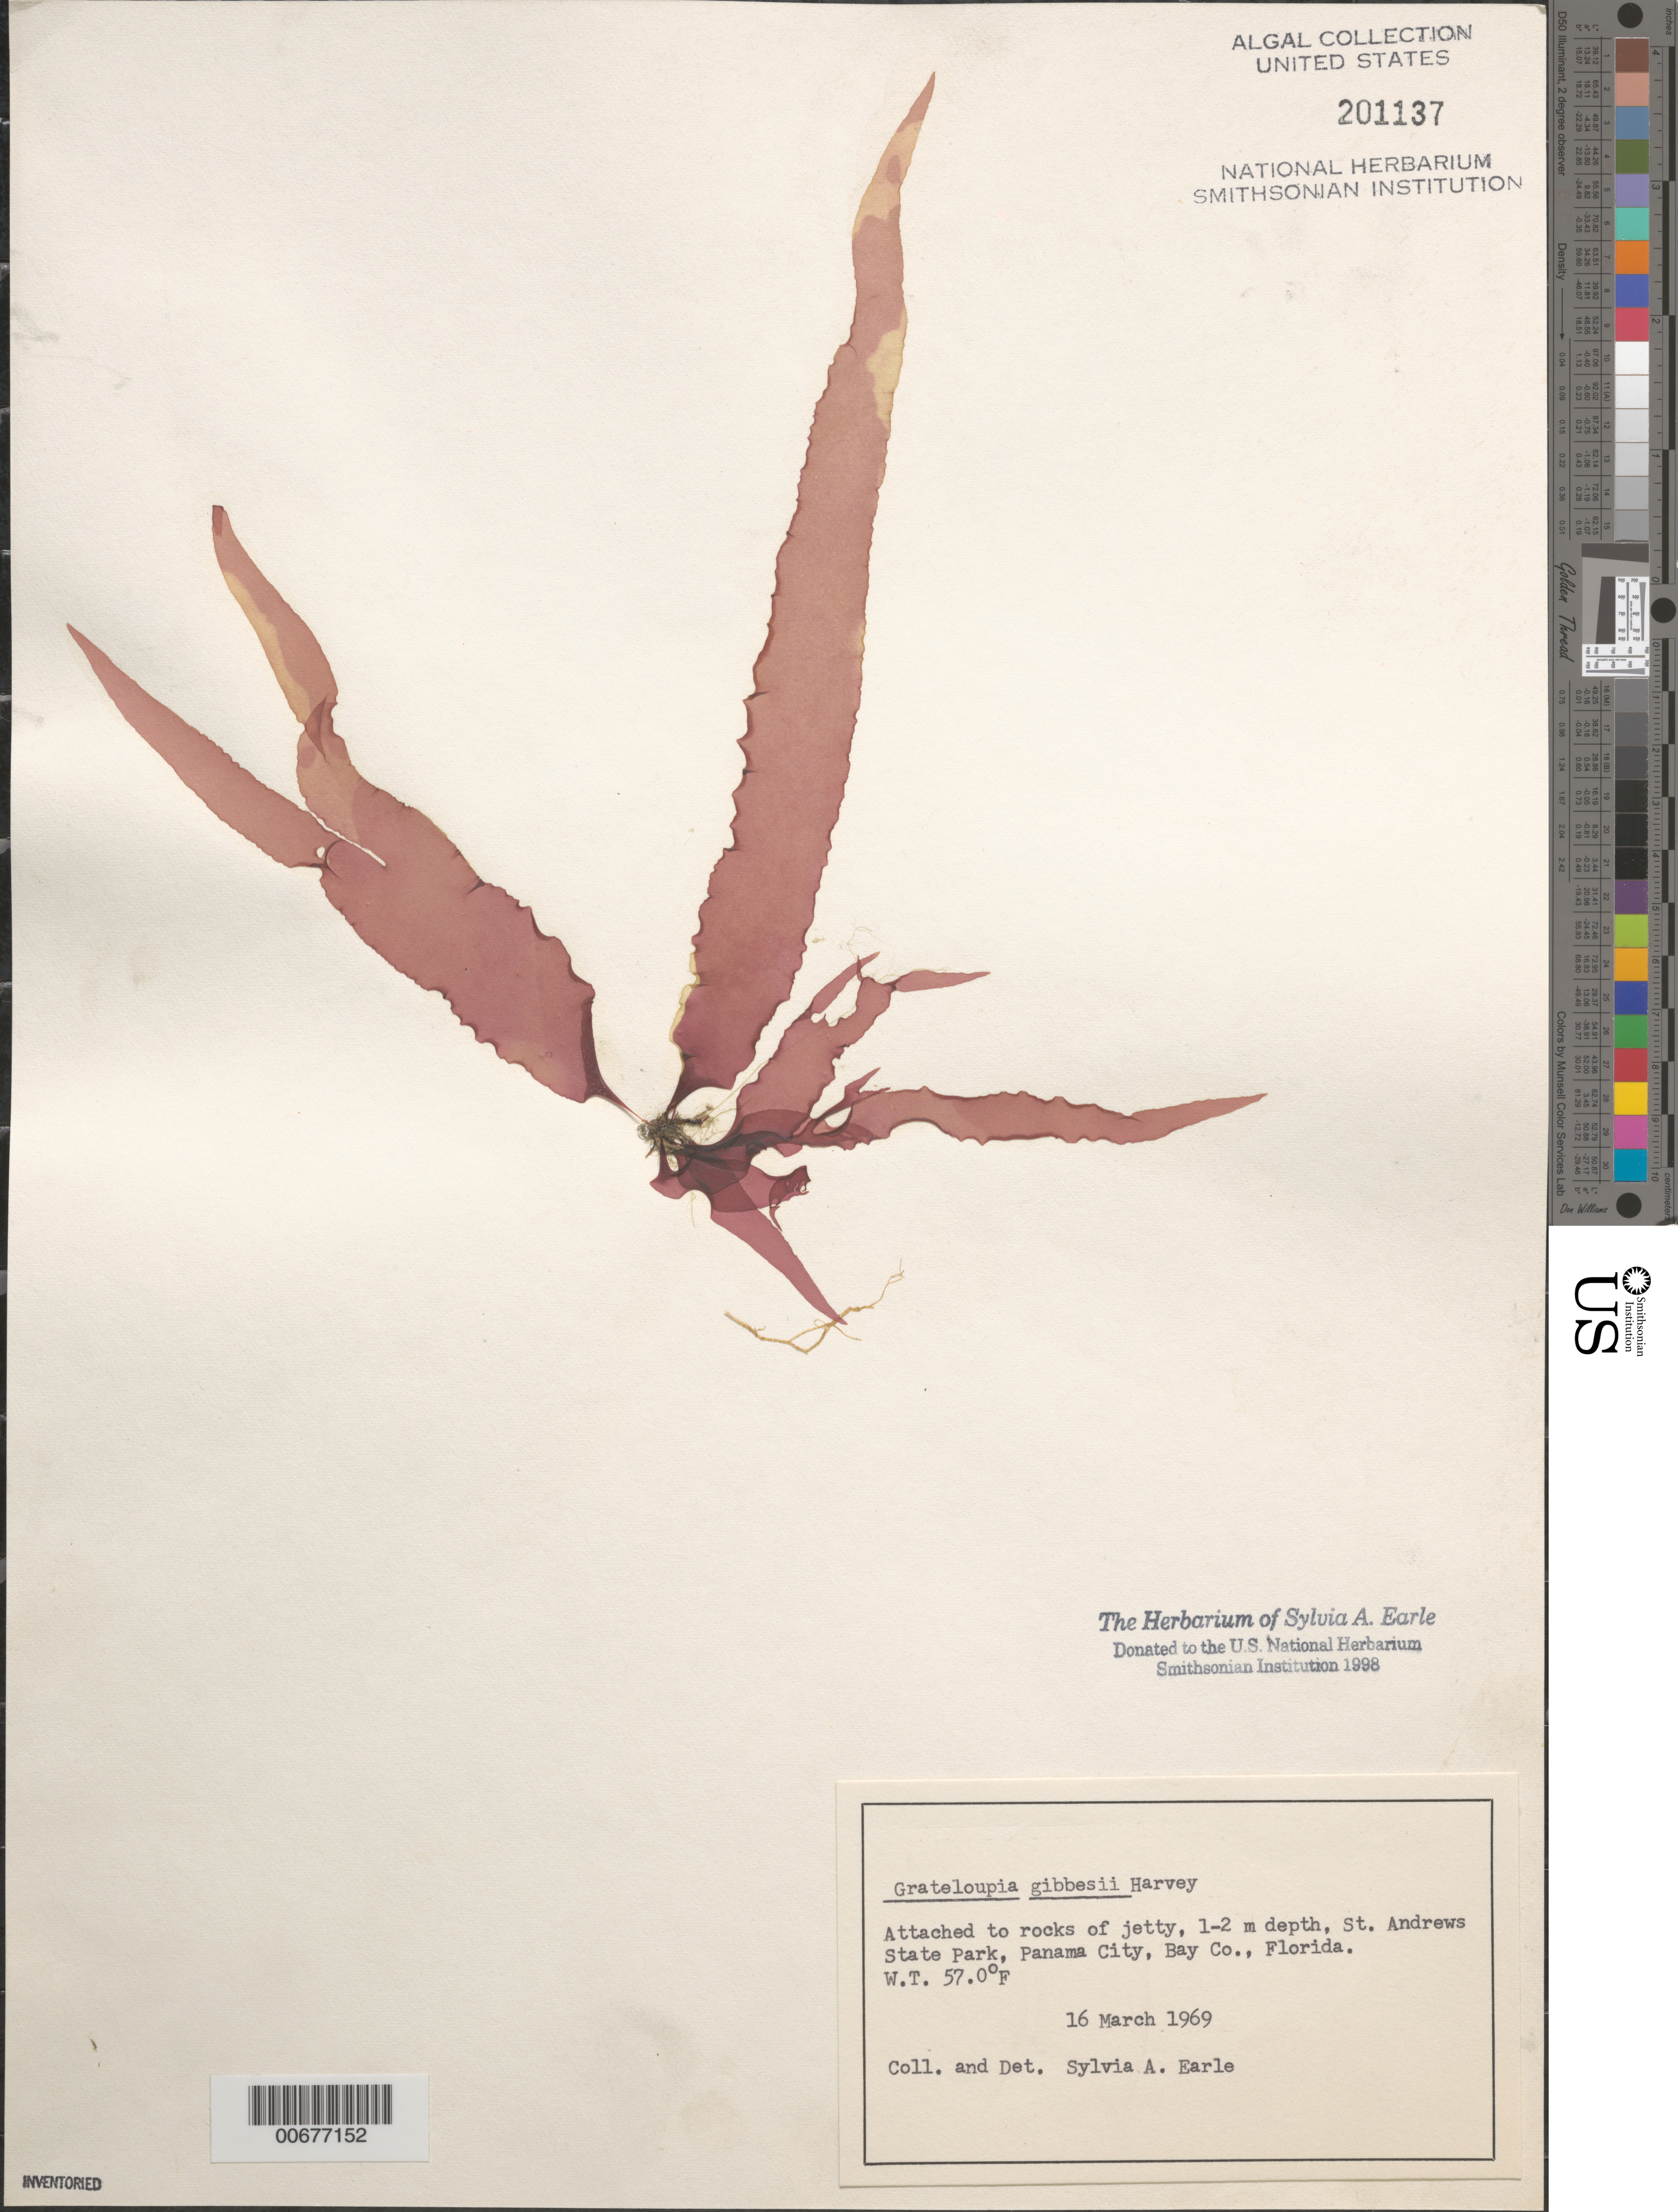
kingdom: Plantae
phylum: Rhodophyta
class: Florideophyceae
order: Halymeniales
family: Halymeniaceae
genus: Phyllymenia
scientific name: Phyllymenia gibbesii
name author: (Harvey) S.-M. Lin et al.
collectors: S. A. Earle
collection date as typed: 16 Mar 1969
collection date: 1969-03-16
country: United States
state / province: Florida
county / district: Bay County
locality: St. Andrews State Park, Panama City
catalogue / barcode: US 201137